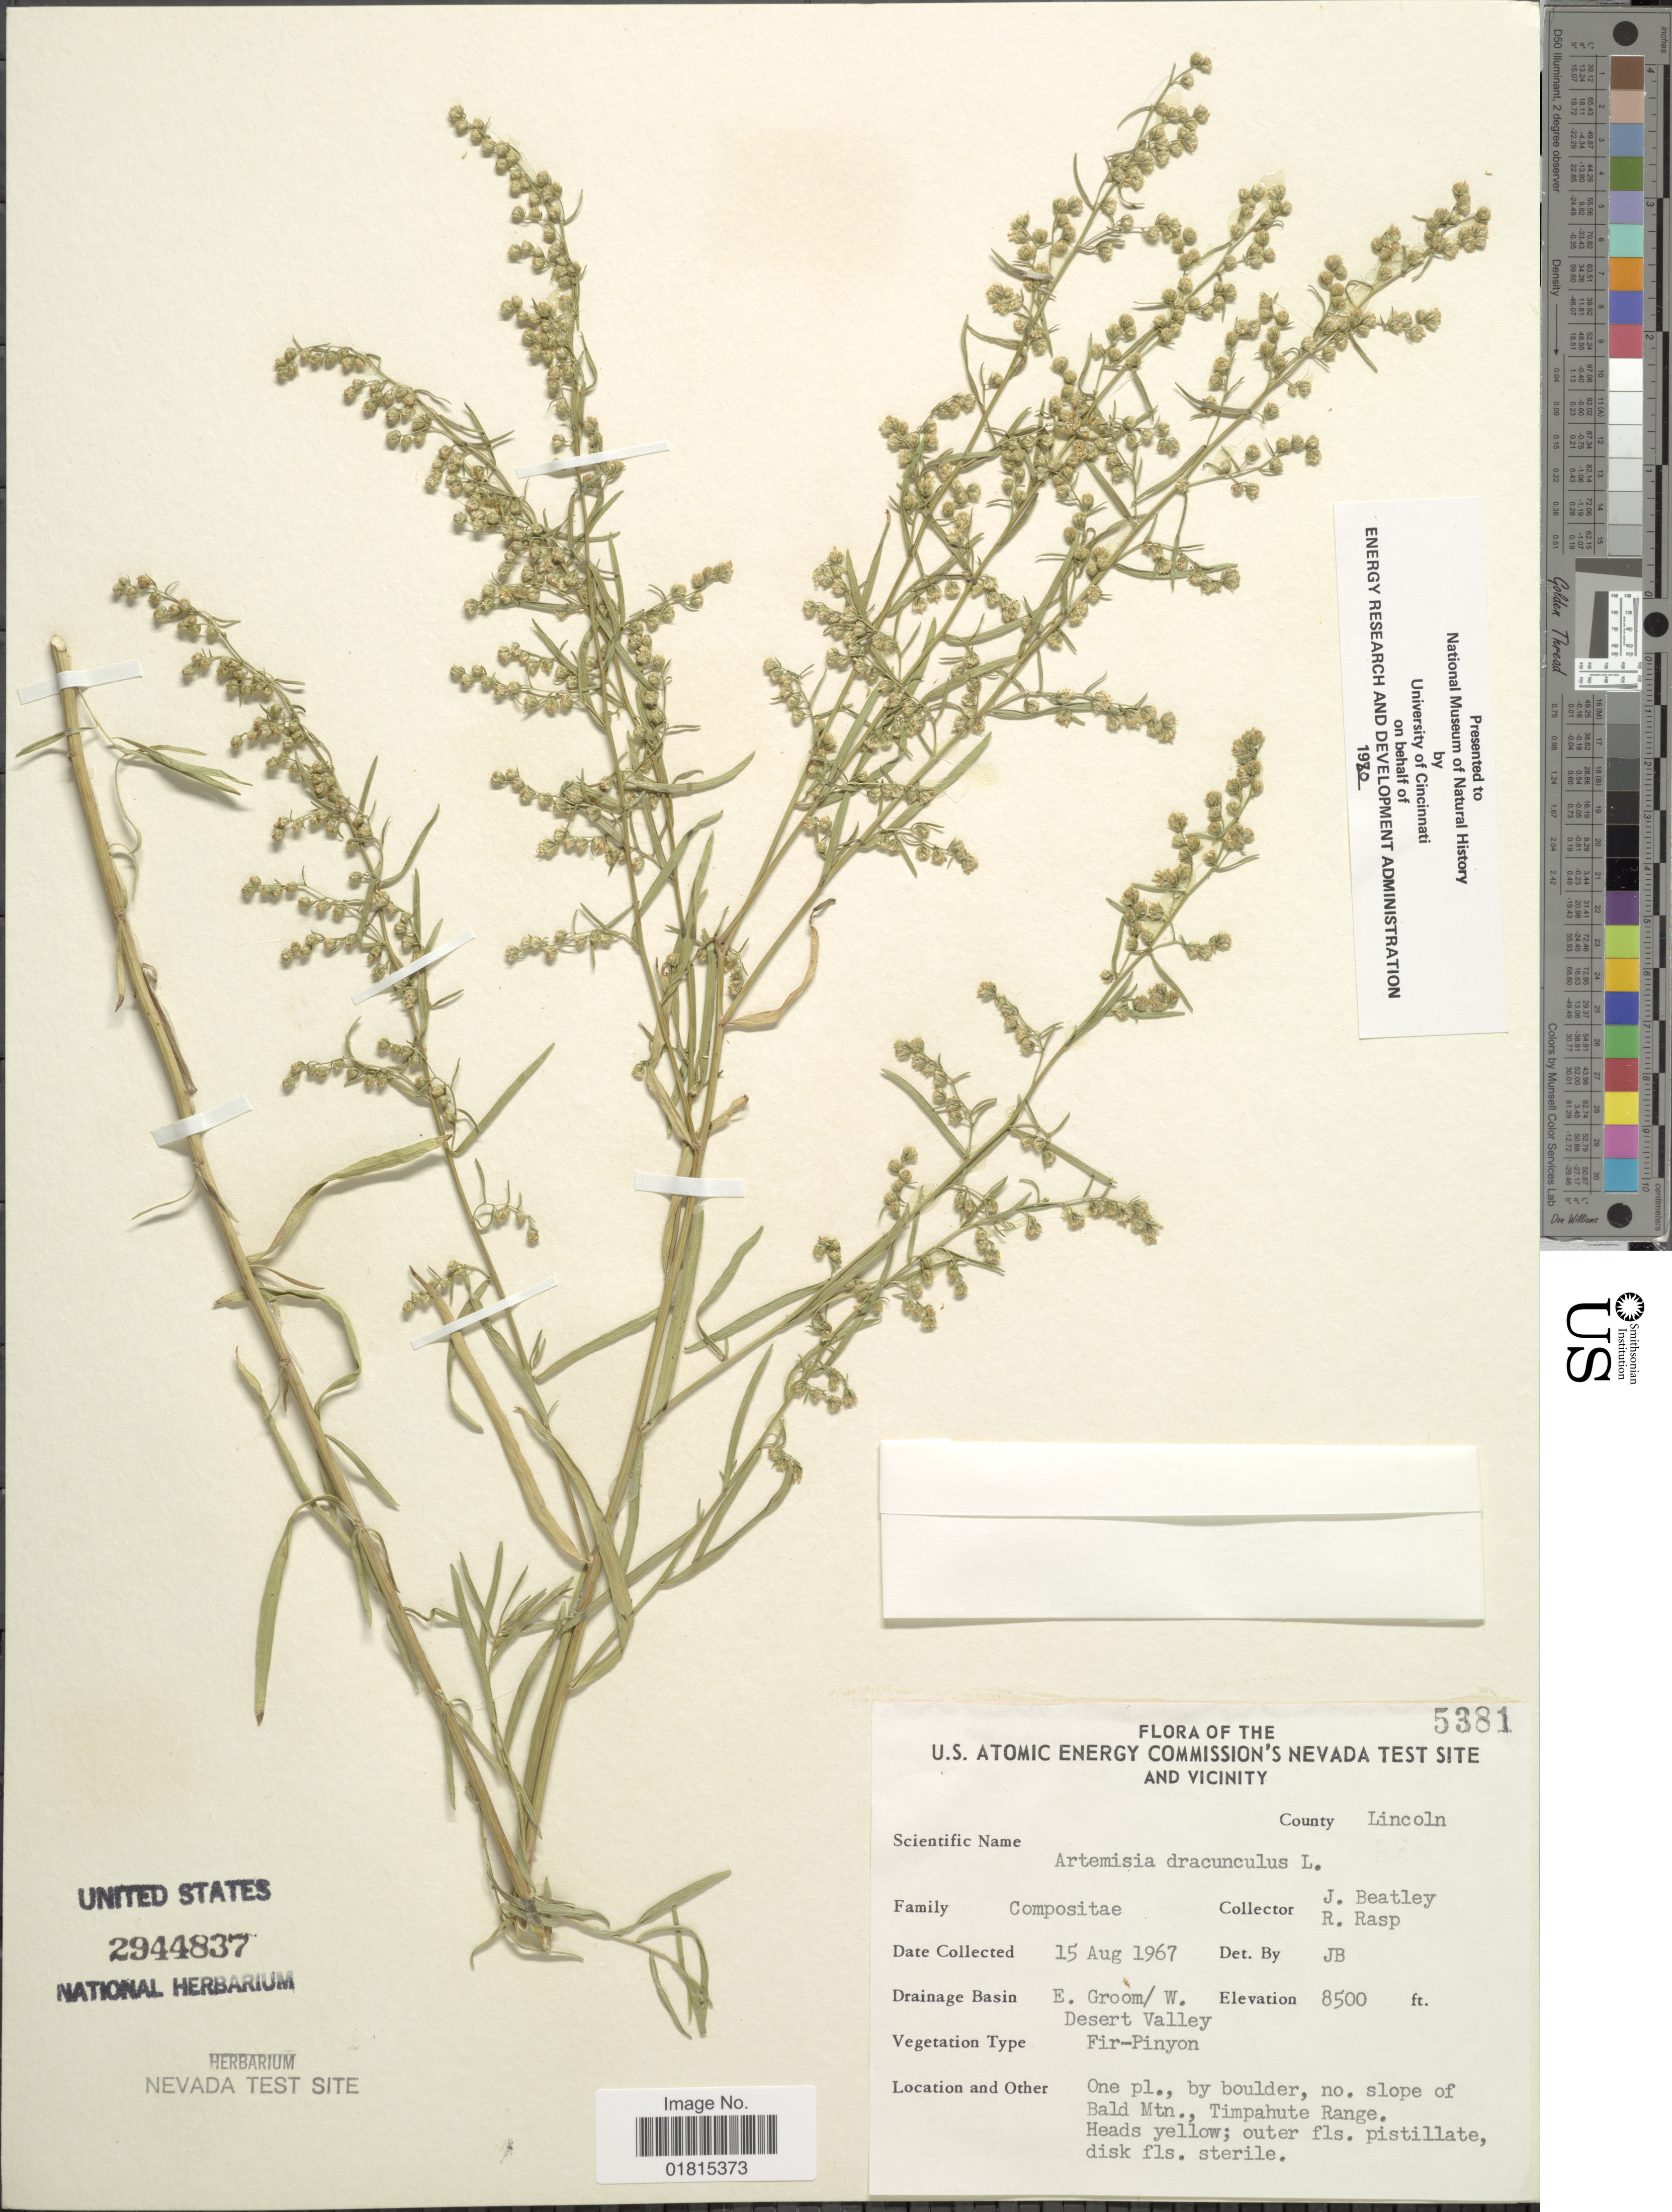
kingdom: Plantae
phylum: Tracheophyta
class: Magnoliopsida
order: Asterales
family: Asteraceae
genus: Artemisia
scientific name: Artemisia dracunculoides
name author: Pursh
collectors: J. C. Beatley & R. Rasp.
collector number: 5381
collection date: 1967-08-15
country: United States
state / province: Nevada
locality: U.S. Atomic Energy Commission's Nevada test site and vicinity. County Lincoln. E. Groom/ W. Desert Valley Fir-Pinyon. One pl., by boulder, no. slope of Bald Mtn., Timpahute Range.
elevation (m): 2591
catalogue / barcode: US 2944837